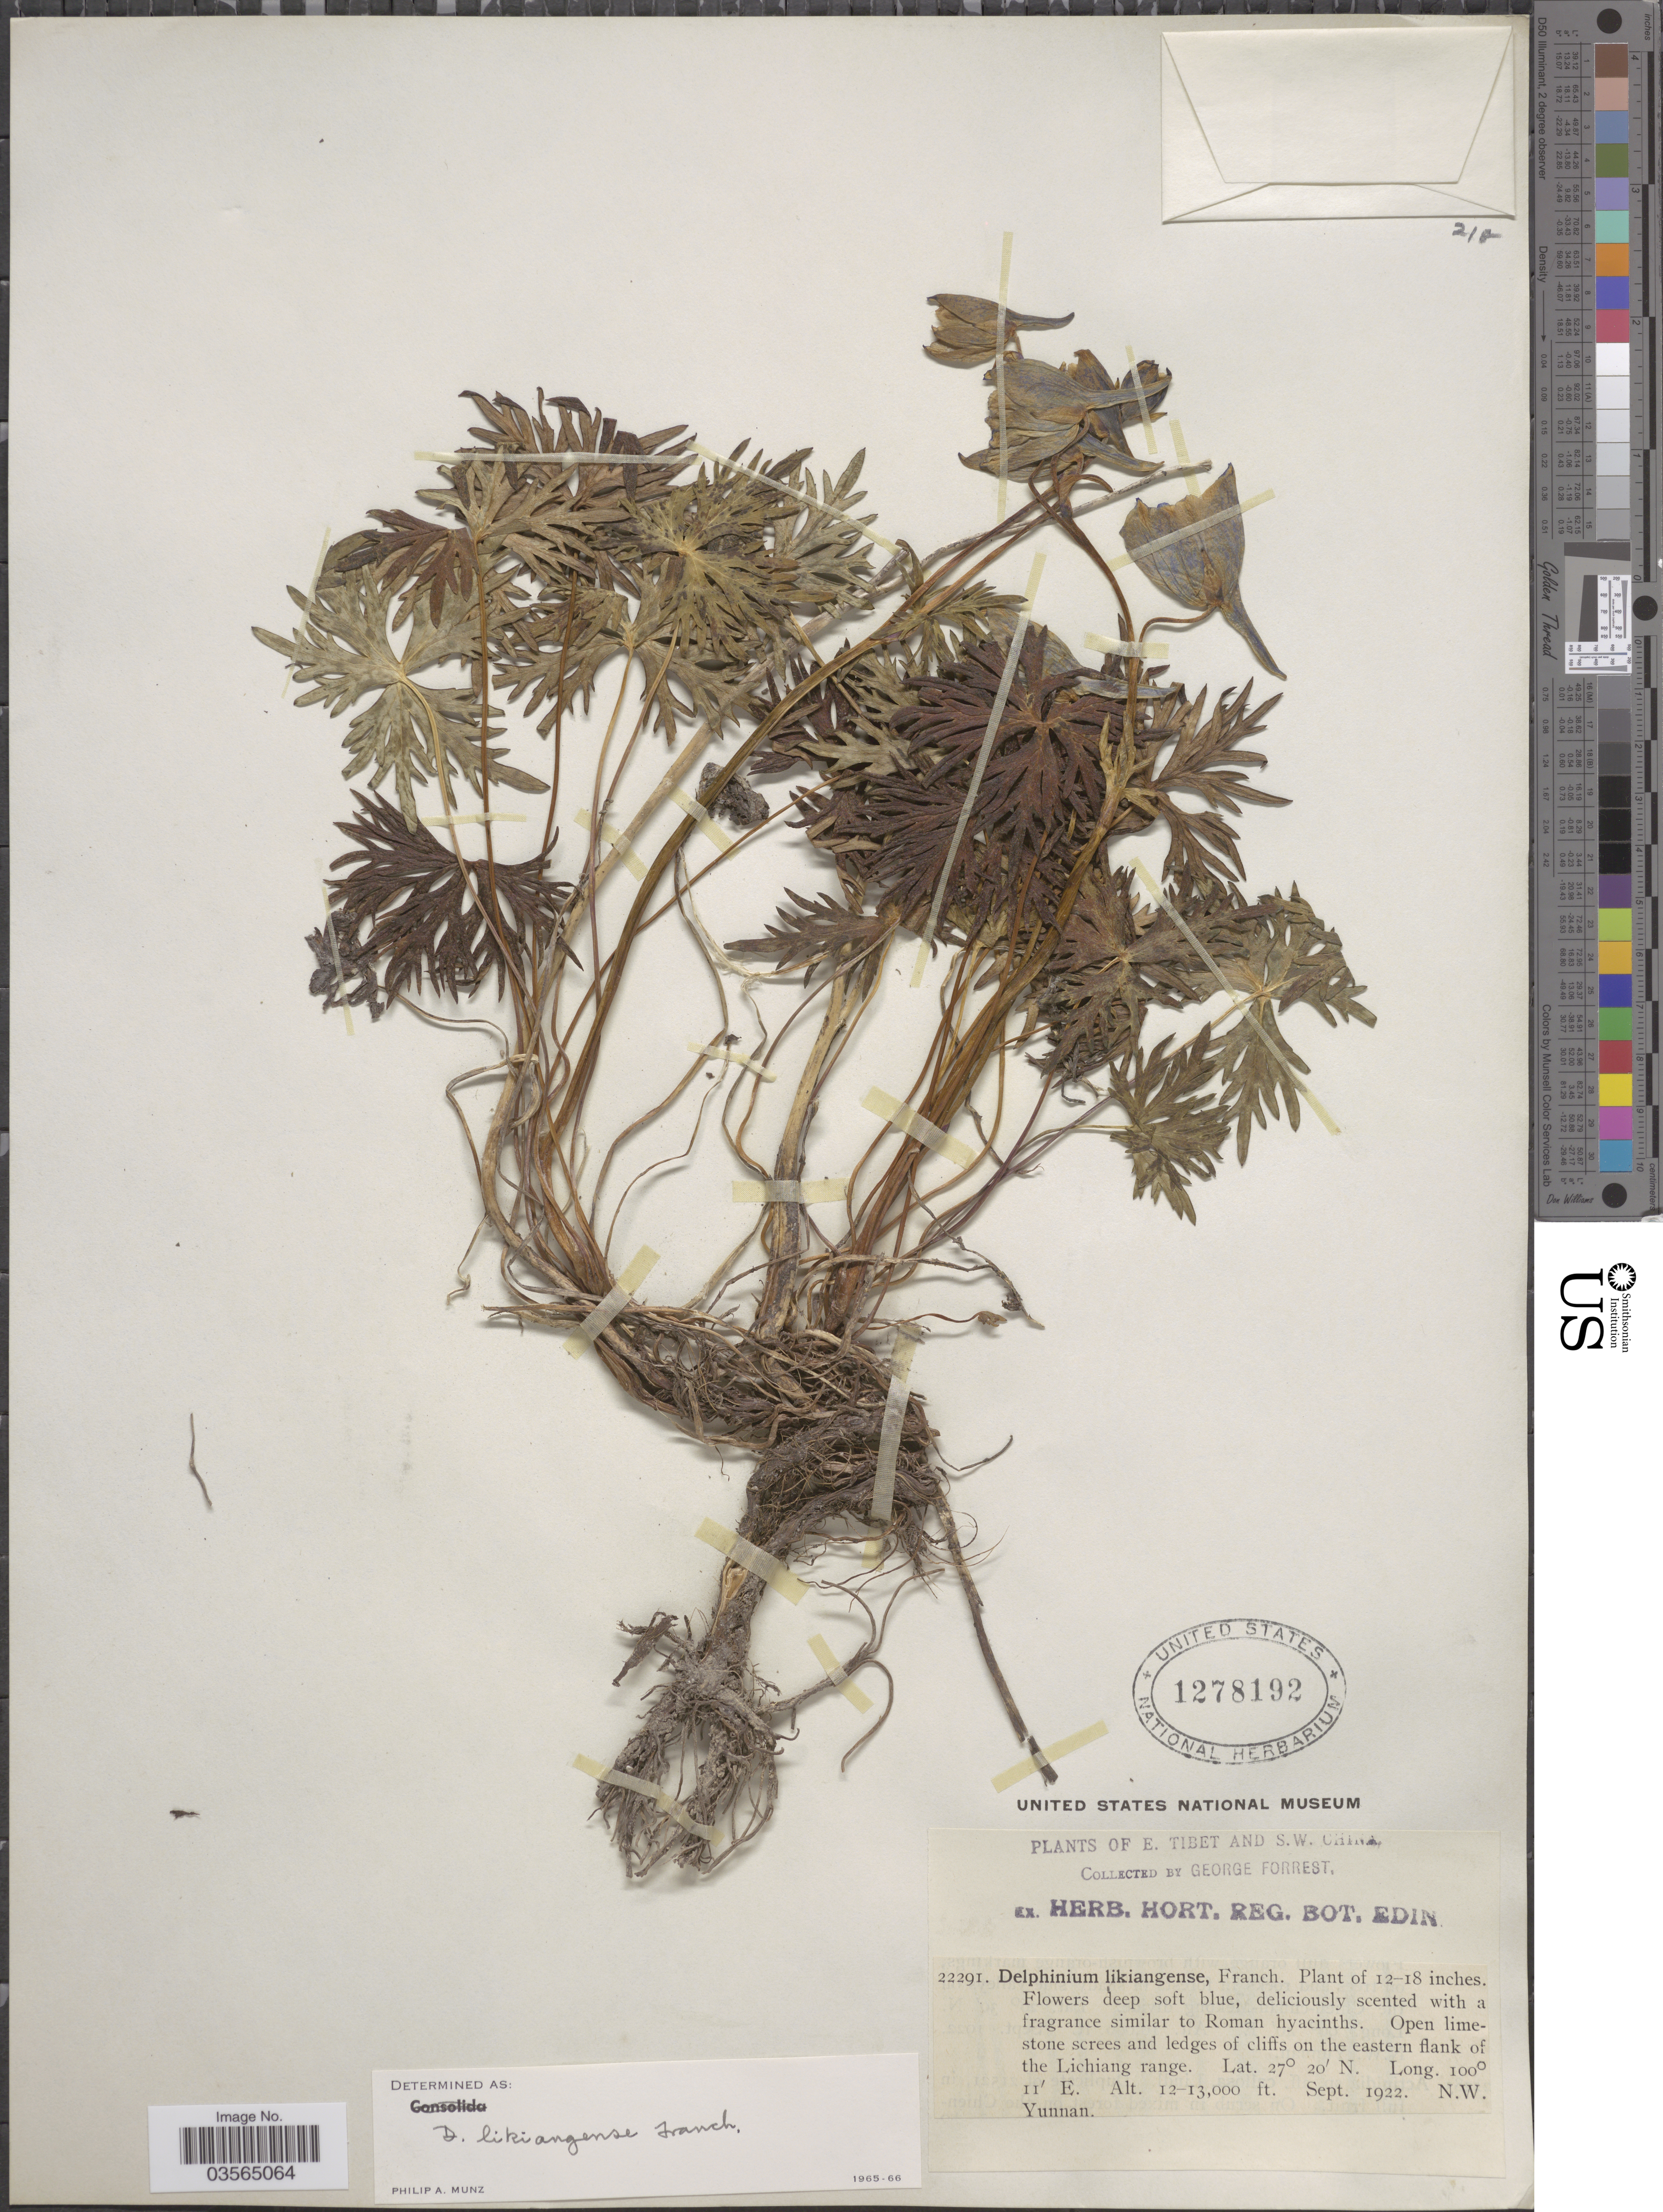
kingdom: Plantae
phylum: Tracheophyta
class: Magnoliopsida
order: Ranunculales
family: Ranunculaceae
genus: Delphinium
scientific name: Delphinium likiangense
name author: Franch.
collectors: G. Forrest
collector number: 22291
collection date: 1922-09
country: China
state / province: Yunnan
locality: S. W. China. Eastern flank of the Lichiang range. N. W. Yunnan.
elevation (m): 3658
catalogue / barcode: US 1278192